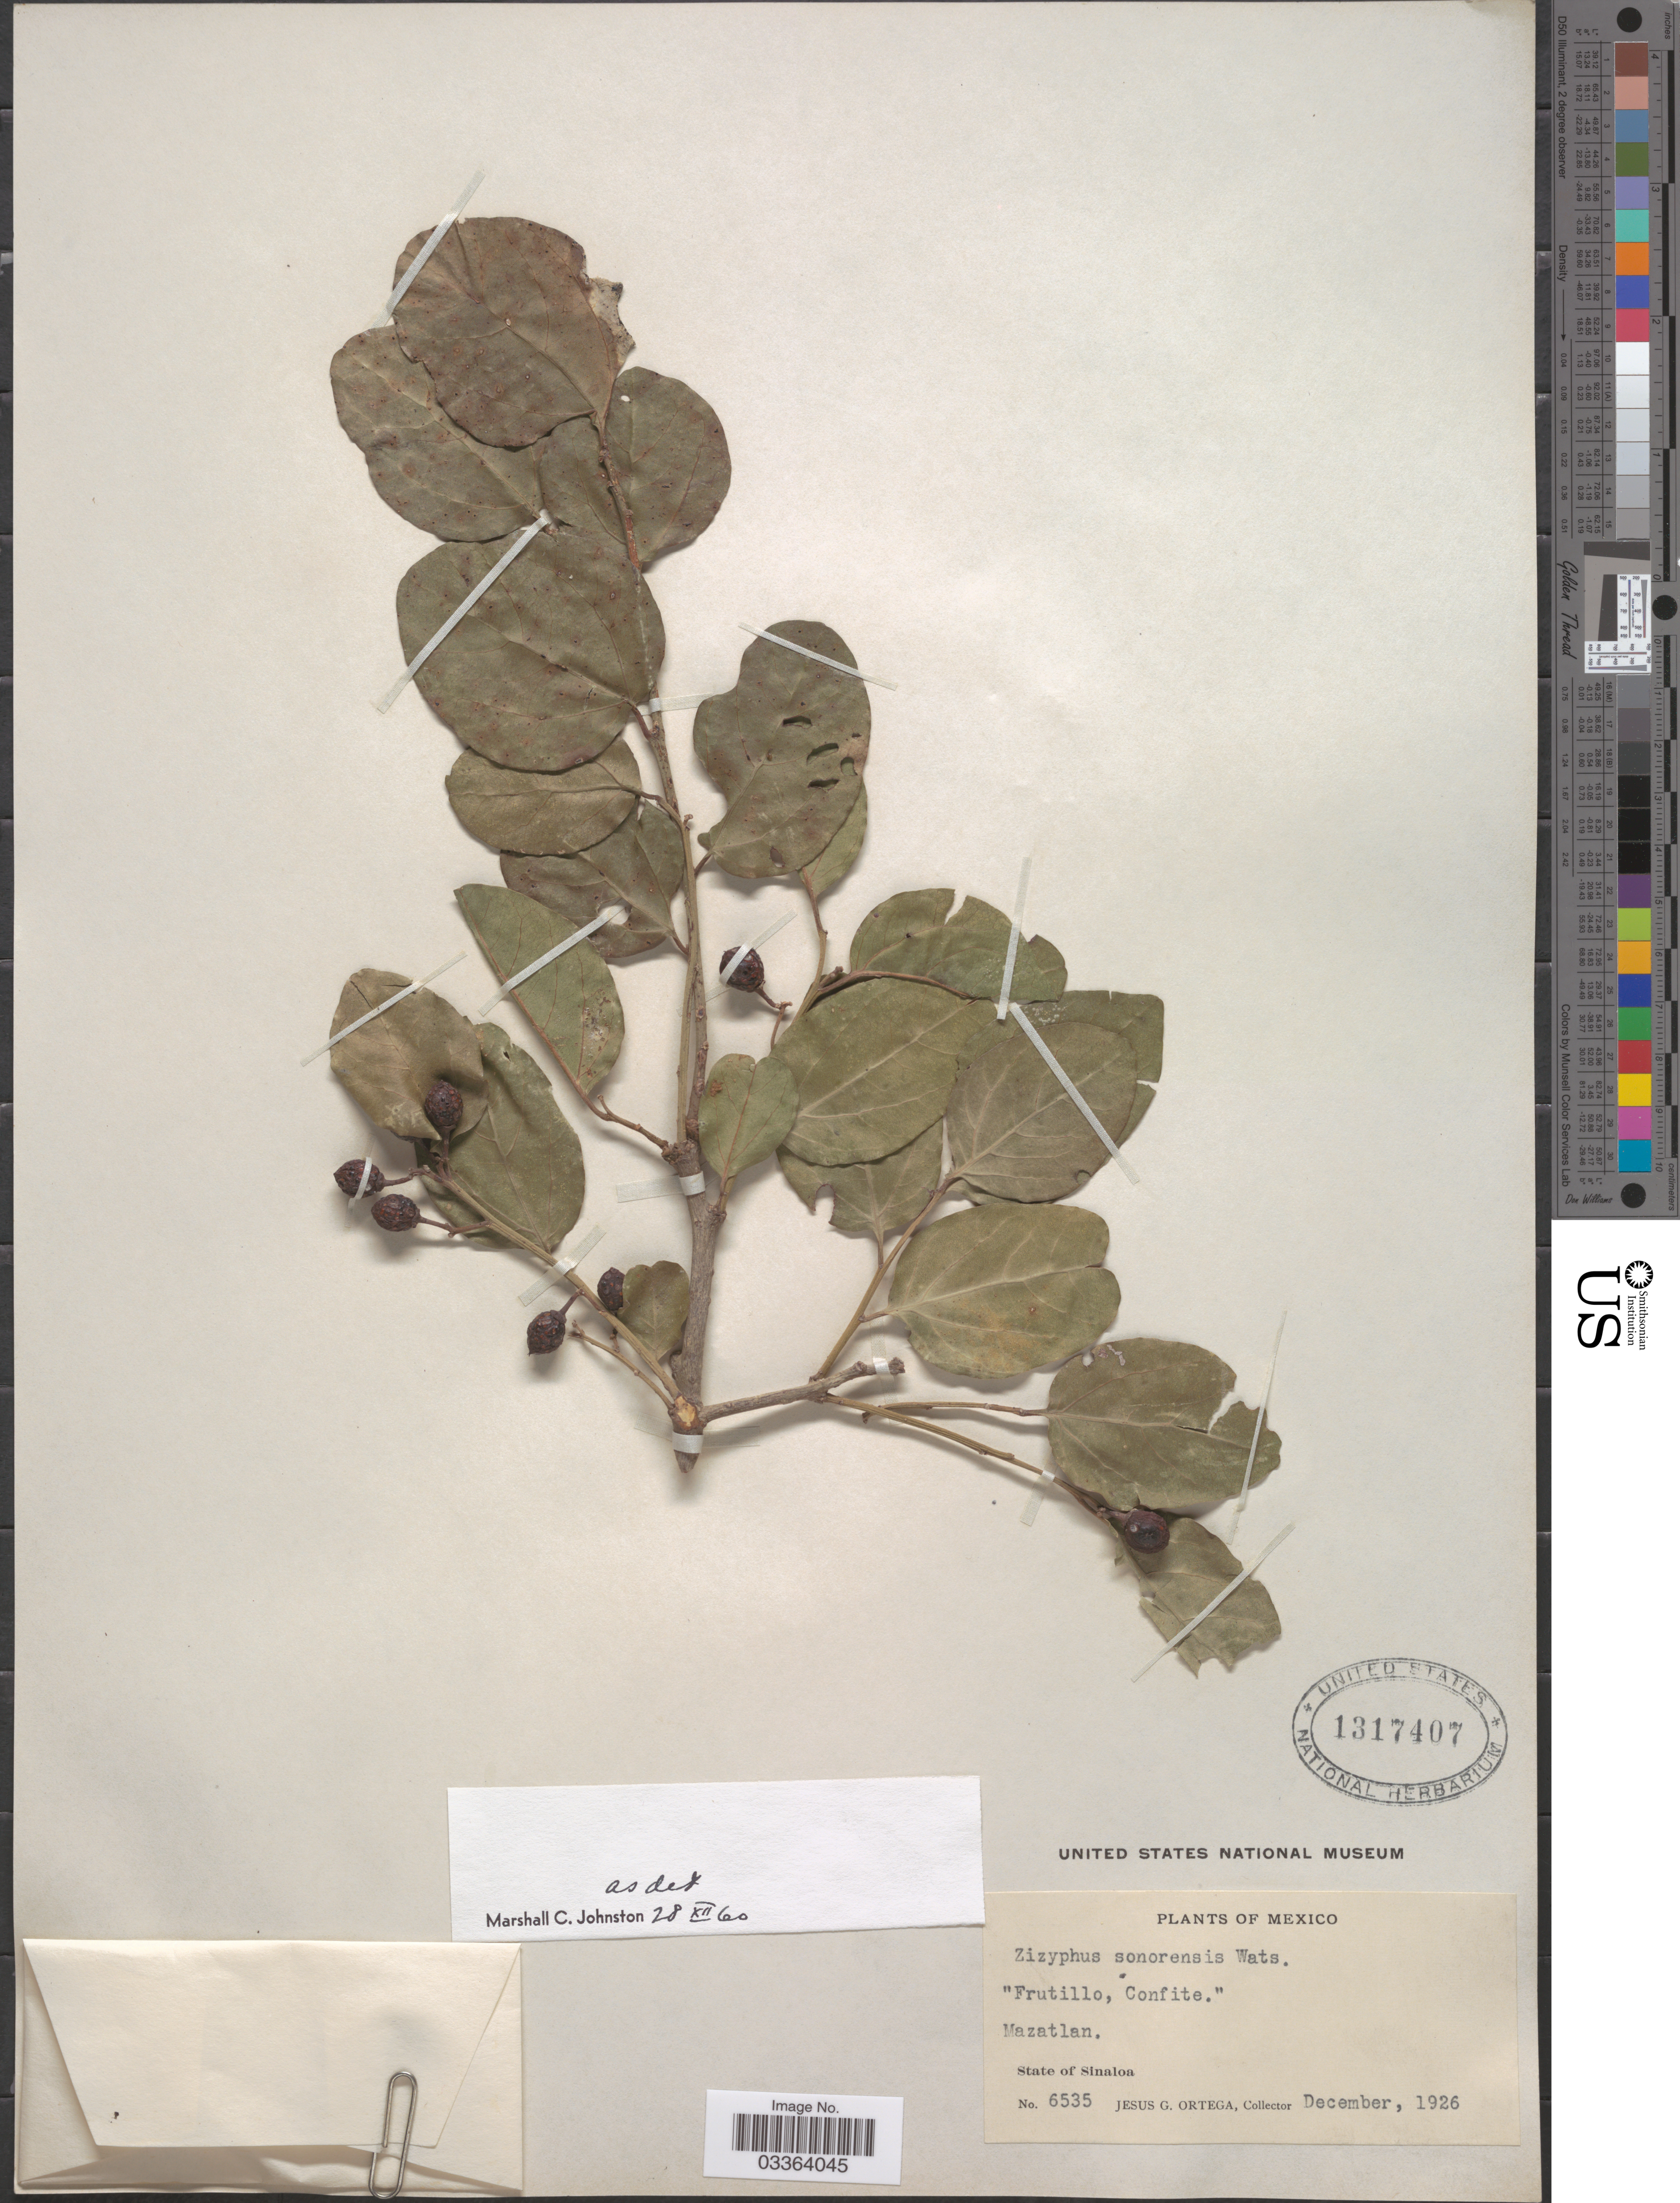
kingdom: Plantae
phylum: Tracheophyta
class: Magnoliopsida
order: Rosales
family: Rhamnaceae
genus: Sarcomphalus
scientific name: Sarcomphalus amole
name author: (Sessé & Moc.) Hauenschild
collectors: J. Ortega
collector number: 6535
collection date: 1926-12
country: Mexico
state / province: Sinaloa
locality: Mazatlan.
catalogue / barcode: US 1317407